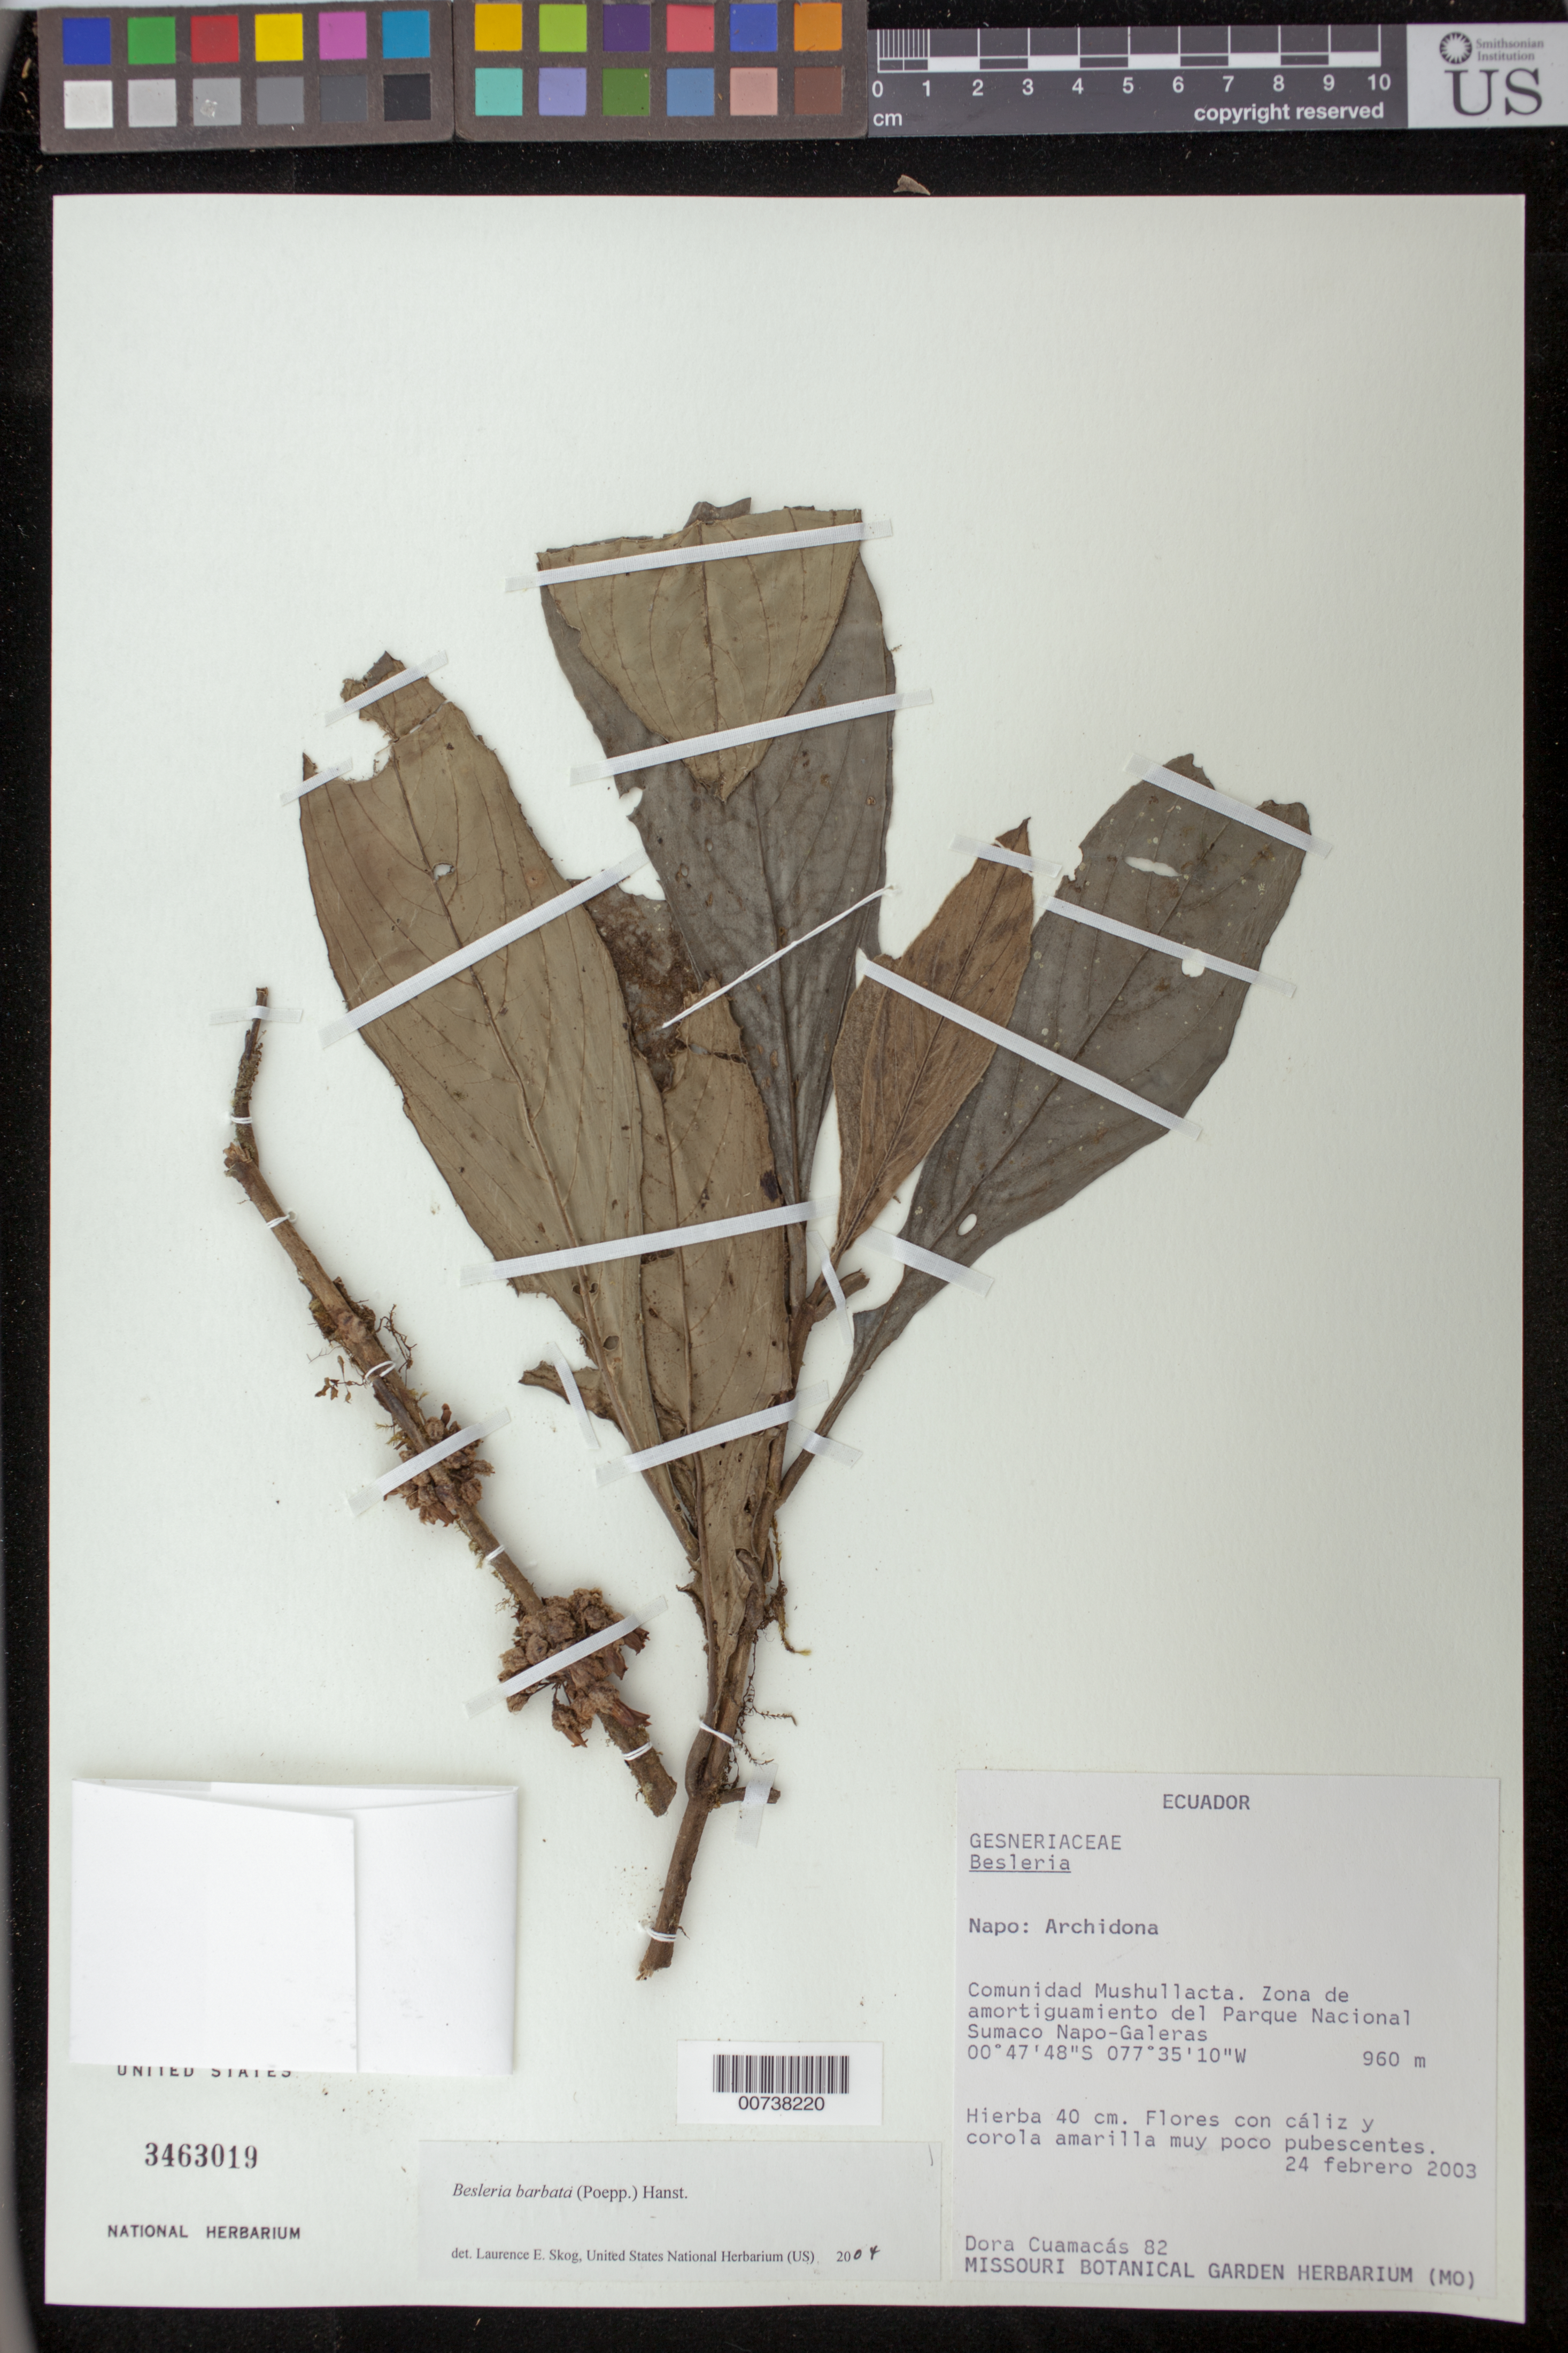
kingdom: Plantae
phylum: Tracheophyta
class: Magnoliopsida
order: Lamiales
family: Gesneriaceae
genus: Besleria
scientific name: Besleria barbata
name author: (Poepp.) Hanst.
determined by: Skog, Laurence E.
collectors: D. Cuamacás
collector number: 82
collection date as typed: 24 Feb 2003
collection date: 2003-02-24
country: Ecuador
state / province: Napo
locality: Archidona. Comunidad Mushullacta. Zona de amortiguamiento del Parque Nacional Sumaco Napo-Galeras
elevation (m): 960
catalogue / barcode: US 3463019